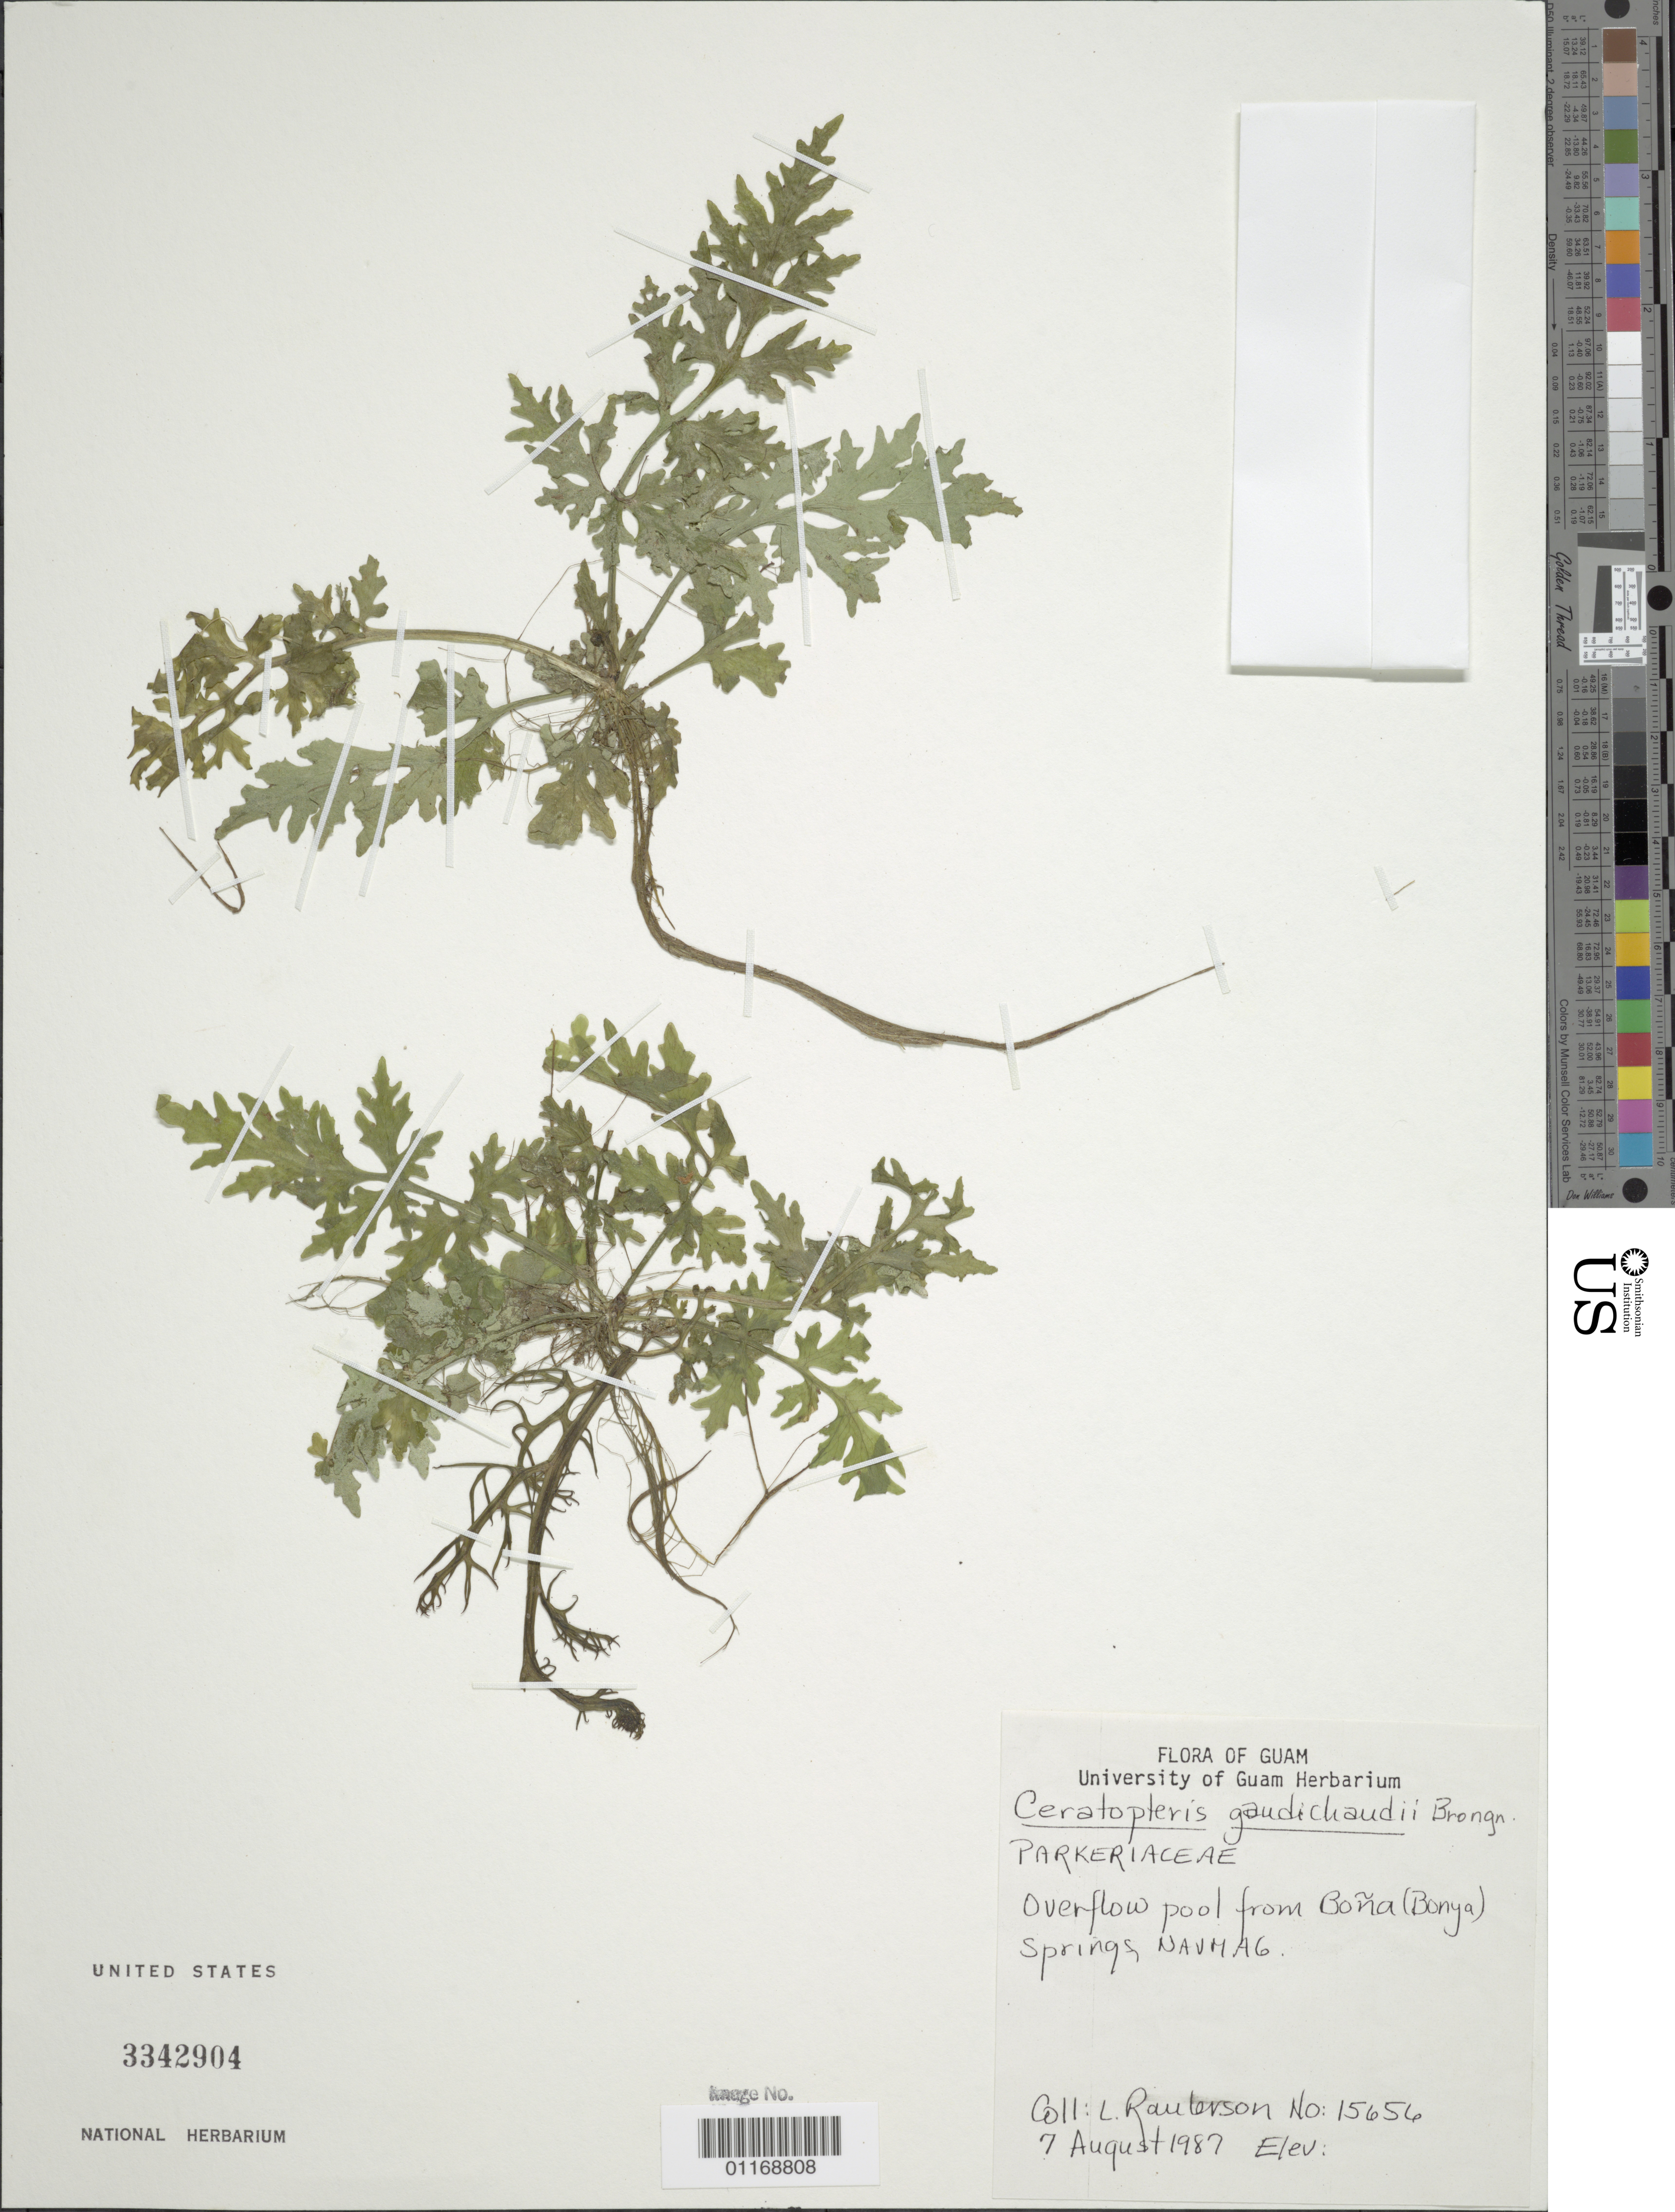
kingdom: Plantae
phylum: Tracheophyta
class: Polypodiopsida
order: Polypodiales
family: Pteridaceae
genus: Ceratopteris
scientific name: Ceratopteris gaudichaudii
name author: Brongn.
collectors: L. Raulerson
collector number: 15656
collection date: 1987-08-07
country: Guam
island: Guam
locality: Overflow pool from Bona (Bonya) Springs, NAVMAG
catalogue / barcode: US 3342904